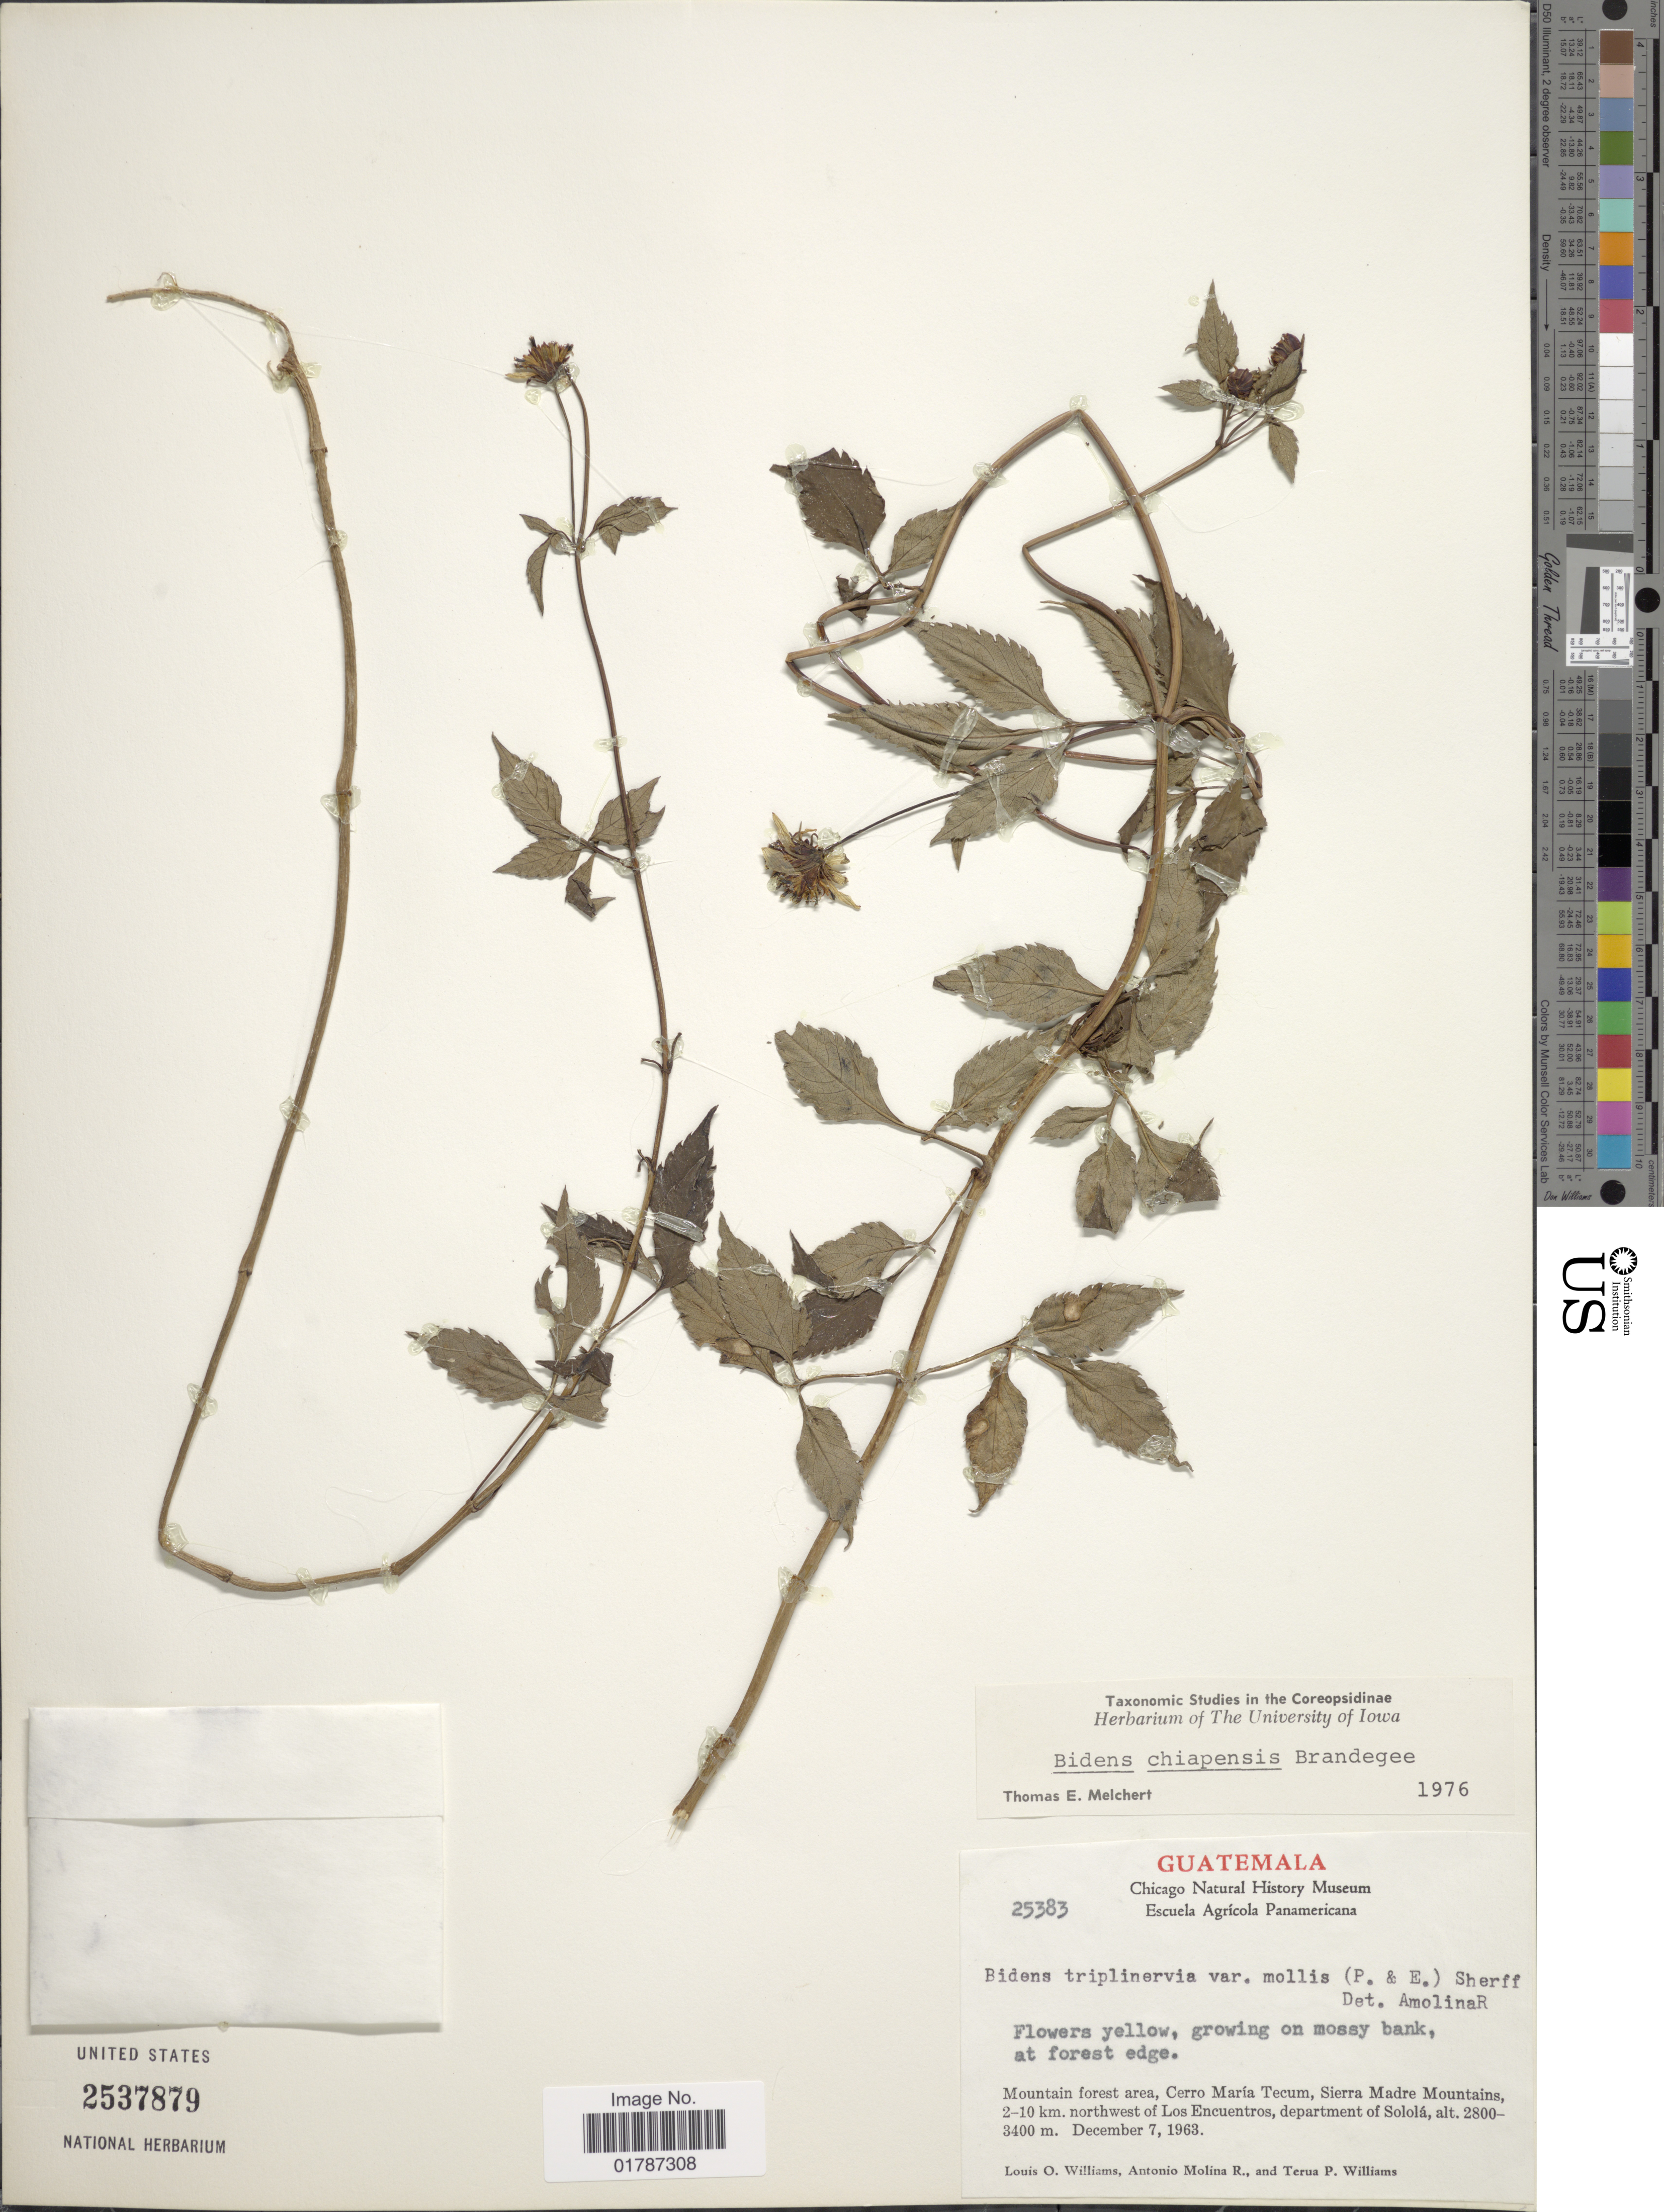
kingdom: Plantae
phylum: Tracheophyta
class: Magnoliopsida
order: Asterales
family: Asteraceae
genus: Bidens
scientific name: Bidens chiapensis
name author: Brandegee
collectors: A. Molina R., W. Burger & T. P. Williams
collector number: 25383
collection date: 1963-12-07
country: Guatemala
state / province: Sololá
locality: Mountain forest area, Cerro Maria Tecum, Sierra Madre Mountains, 2-10 km. northwest of Los Encuentros, department of Solola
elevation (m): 2800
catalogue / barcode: US 2537879